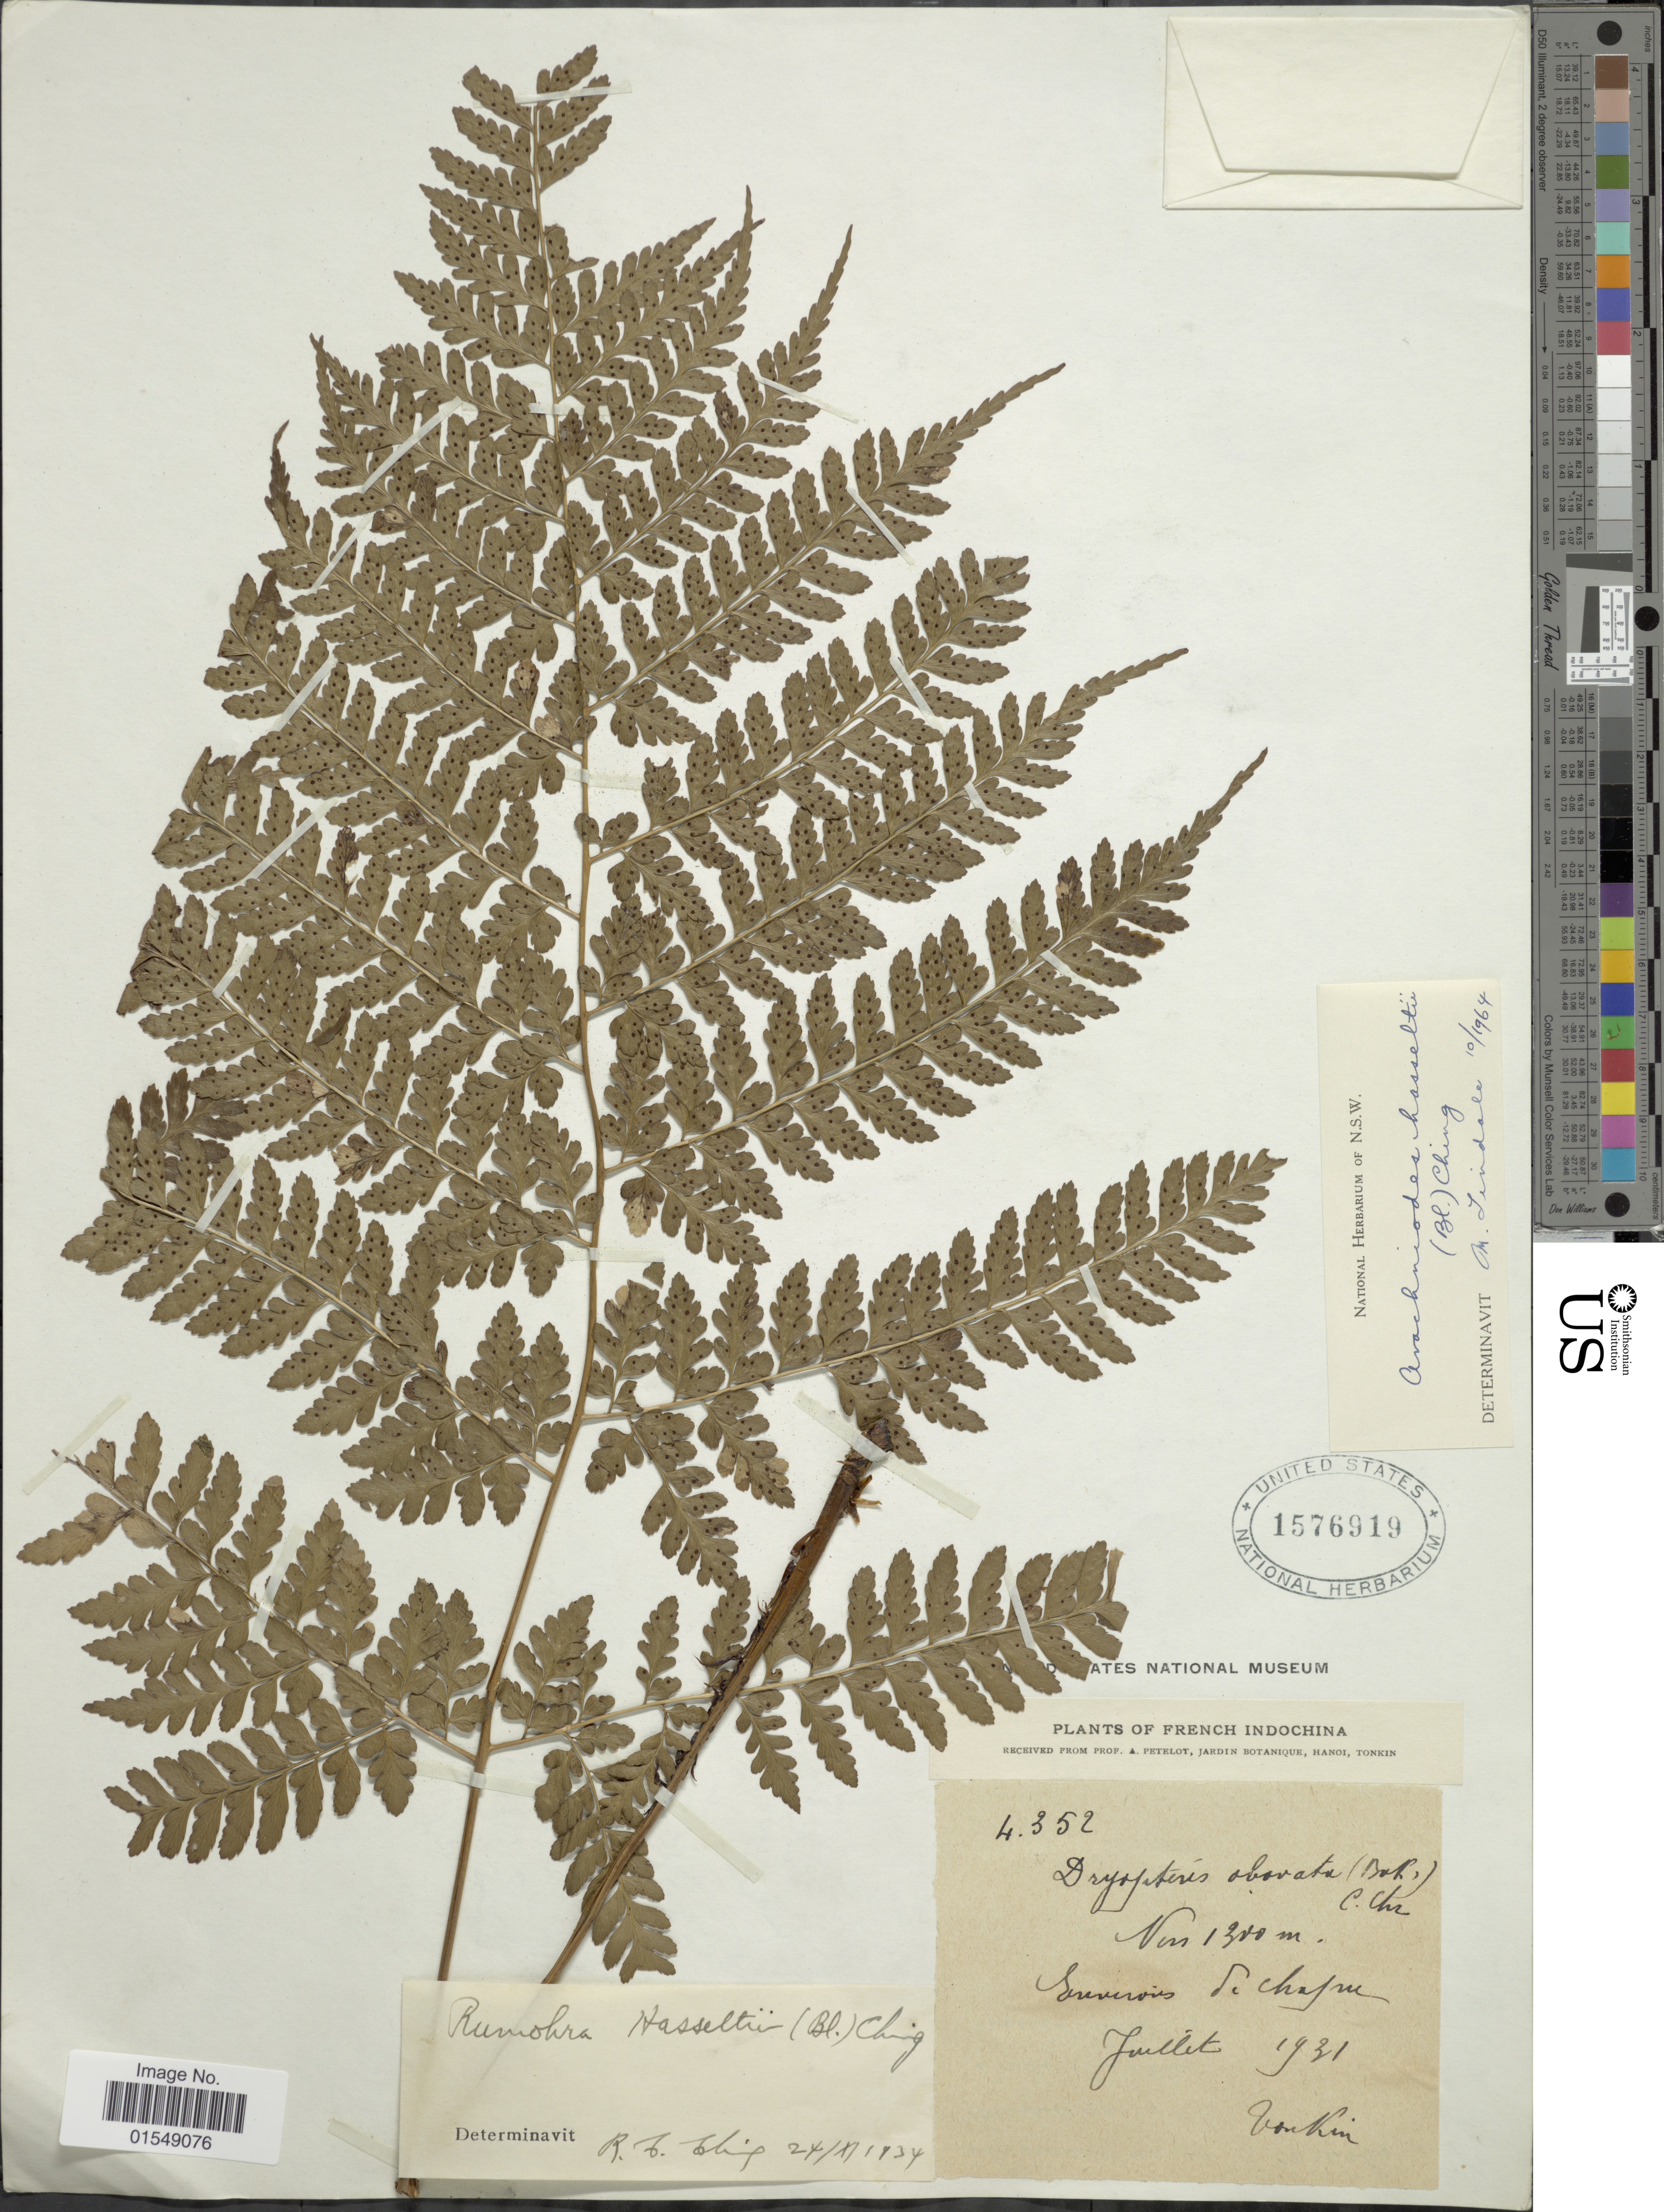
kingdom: Plantae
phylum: Tracheophyta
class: Polypodiopsida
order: Polypodiales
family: Dryopteridaceae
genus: Arachniodes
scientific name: Arachniodes hasseltii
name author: (Blume) Ching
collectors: A. Petelot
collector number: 4352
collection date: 1931-07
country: Vietnam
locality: French Indochina, Tonkin. environs de Chapa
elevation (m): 1300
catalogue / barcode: US 1576919